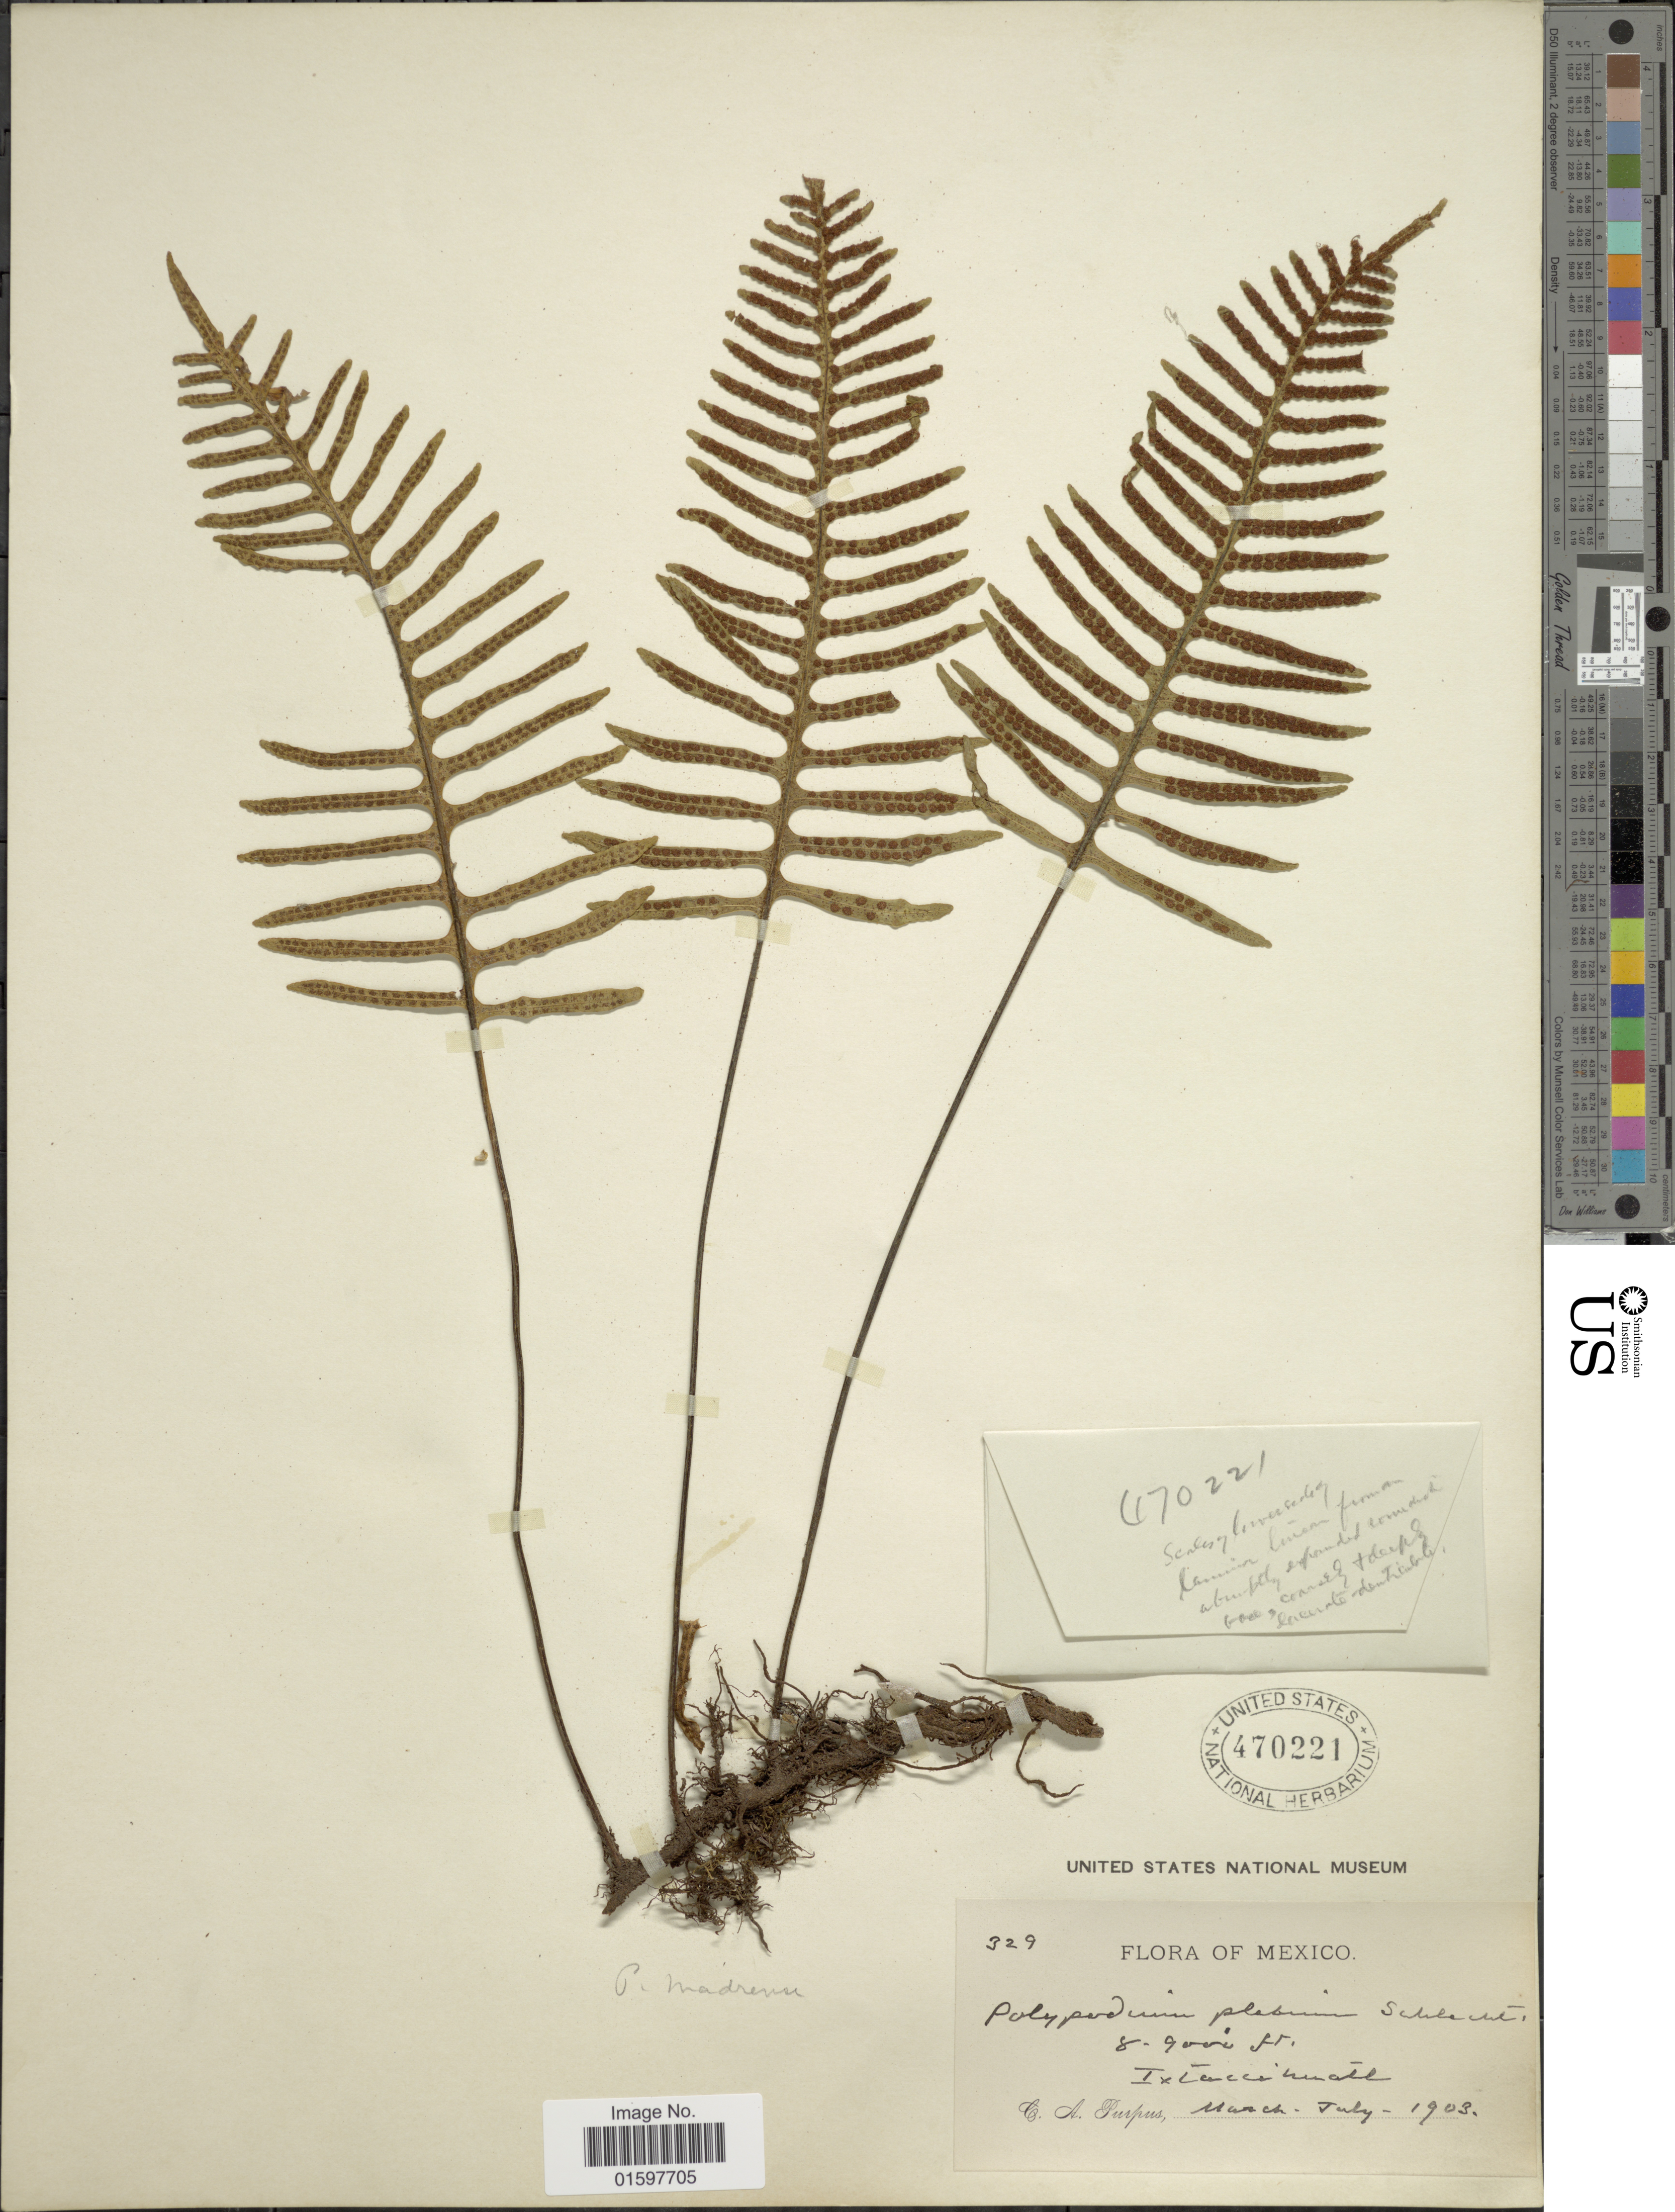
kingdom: Plantae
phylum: Tracheophyta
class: Polypodiopsida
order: Polypodiales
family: Polypodiaceae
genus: Pleopeltis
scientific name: Pleopeltis madrense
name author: (J. Sm.) A.R. Sm. & Tejero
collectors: C. A. Purpus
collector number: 329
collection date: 1903-03/1903-07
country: Mexico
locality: Iztaccihuatl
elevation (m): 2438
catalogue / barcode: US 470221